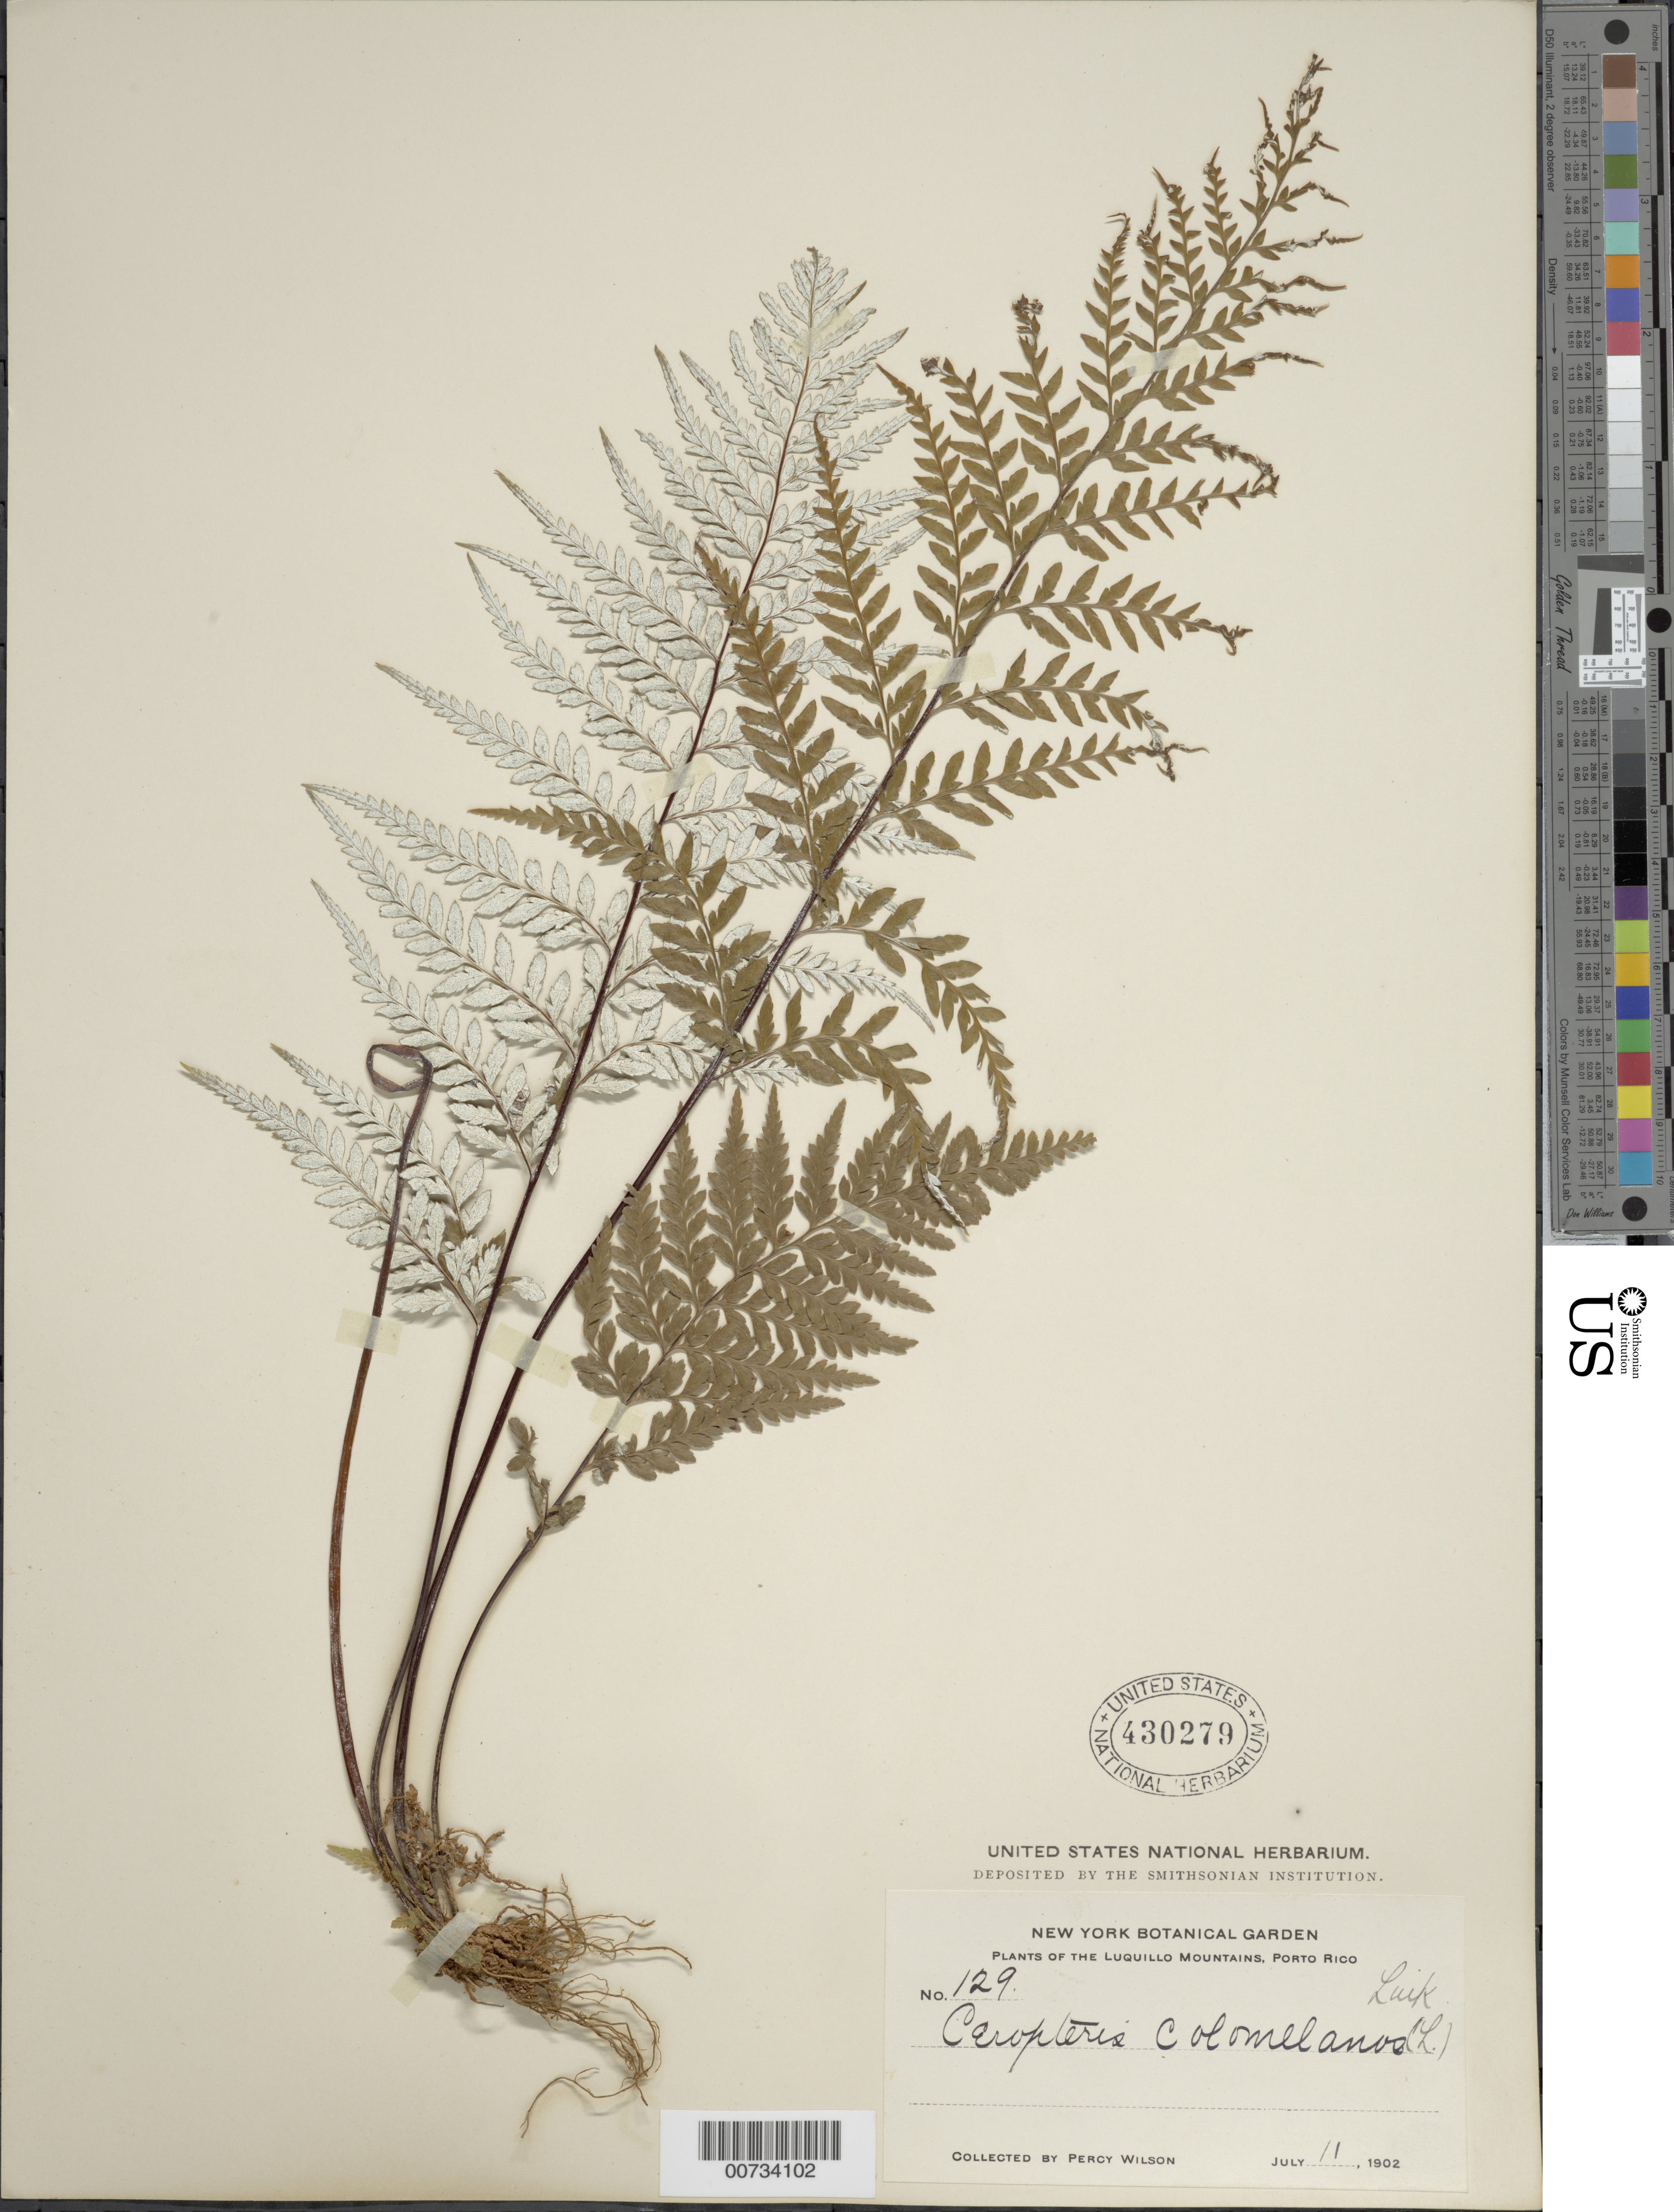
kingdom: Plantae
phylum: Tracheophyta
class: Polypodiopsida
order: Polypodiales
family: Pteridaceae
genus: Pityrogramma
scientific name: Pityrogramma calomelanos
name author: (L.) Link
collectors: P. Wilson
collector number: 129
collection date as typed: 11 Jul 1902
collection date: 1902-07-11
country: Puerto Rico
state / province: Luquillo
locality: Luquillo Mts.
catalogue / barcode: US 430279